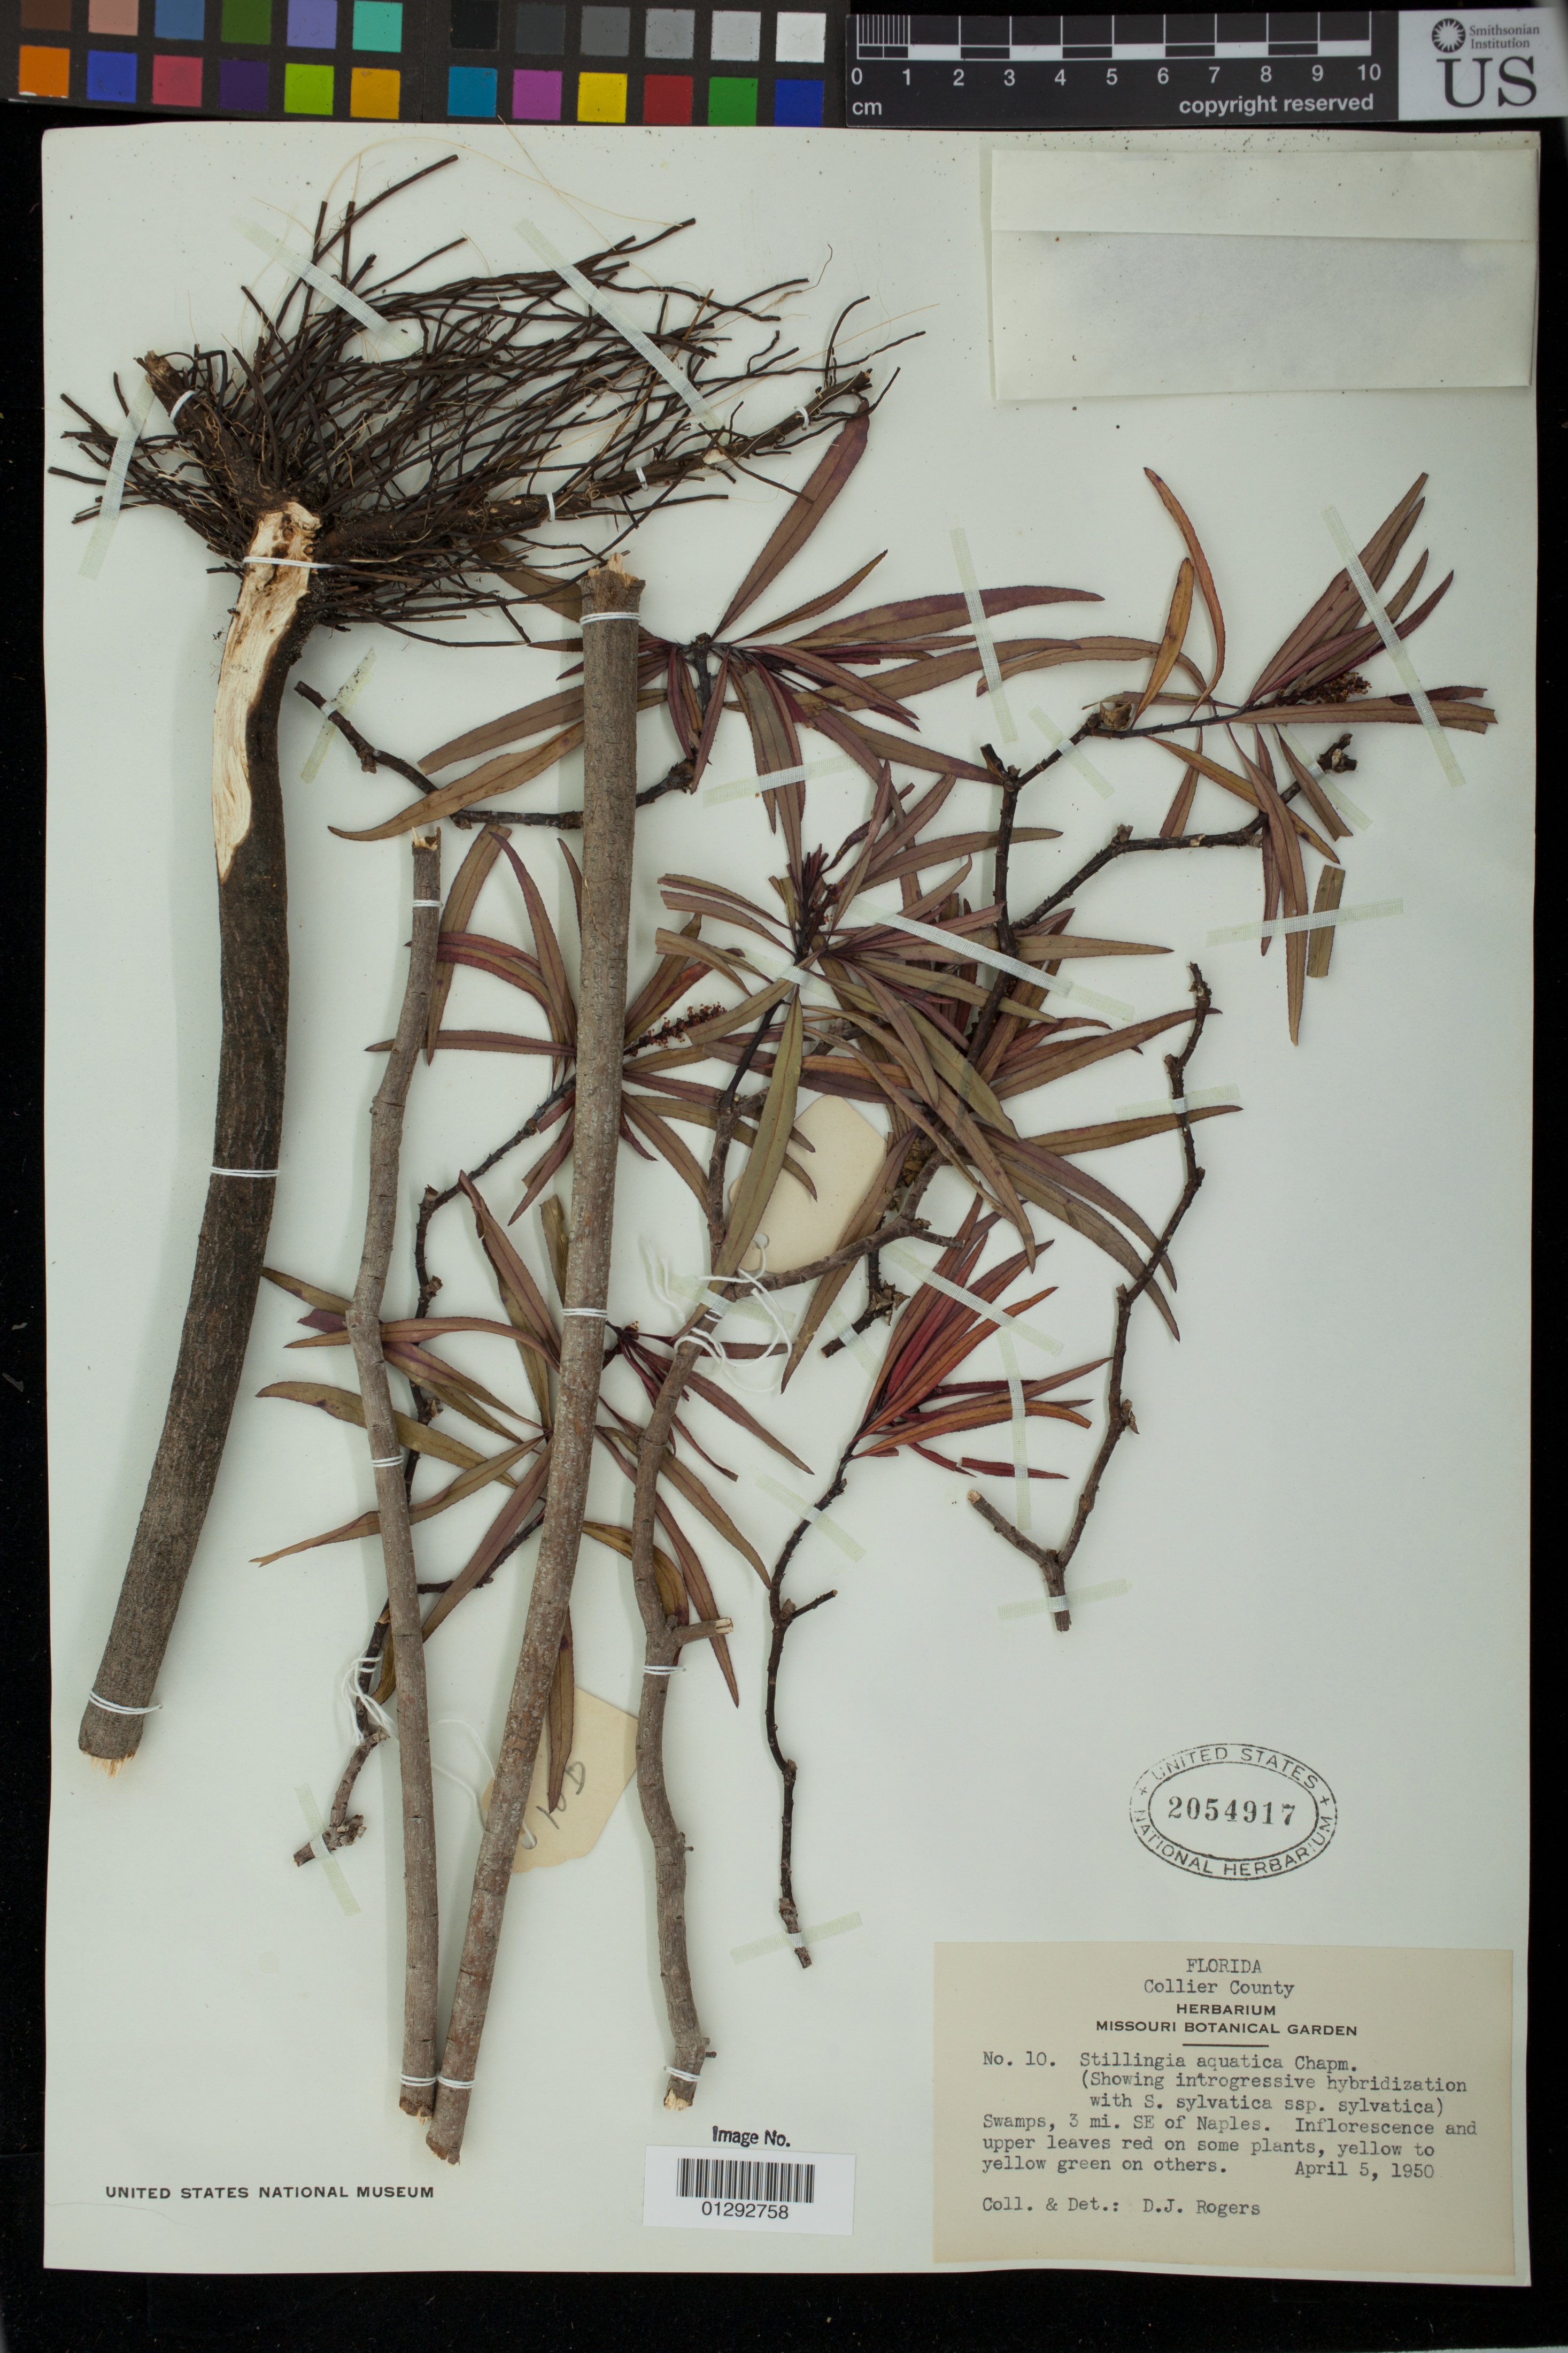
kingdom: Plantae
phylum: Tracheophyta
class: Magnoliopsida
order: Malpighiales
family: Euphorbiaceae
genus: Stillingia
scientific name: Stillingia aquatica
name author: Chapm.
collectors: D. J. Rogers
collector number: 10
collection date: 1950-04-05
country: United States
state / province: Florida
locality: Collier County. Swamps, 3 mi. SE of Naples.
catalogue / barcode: US 2054917